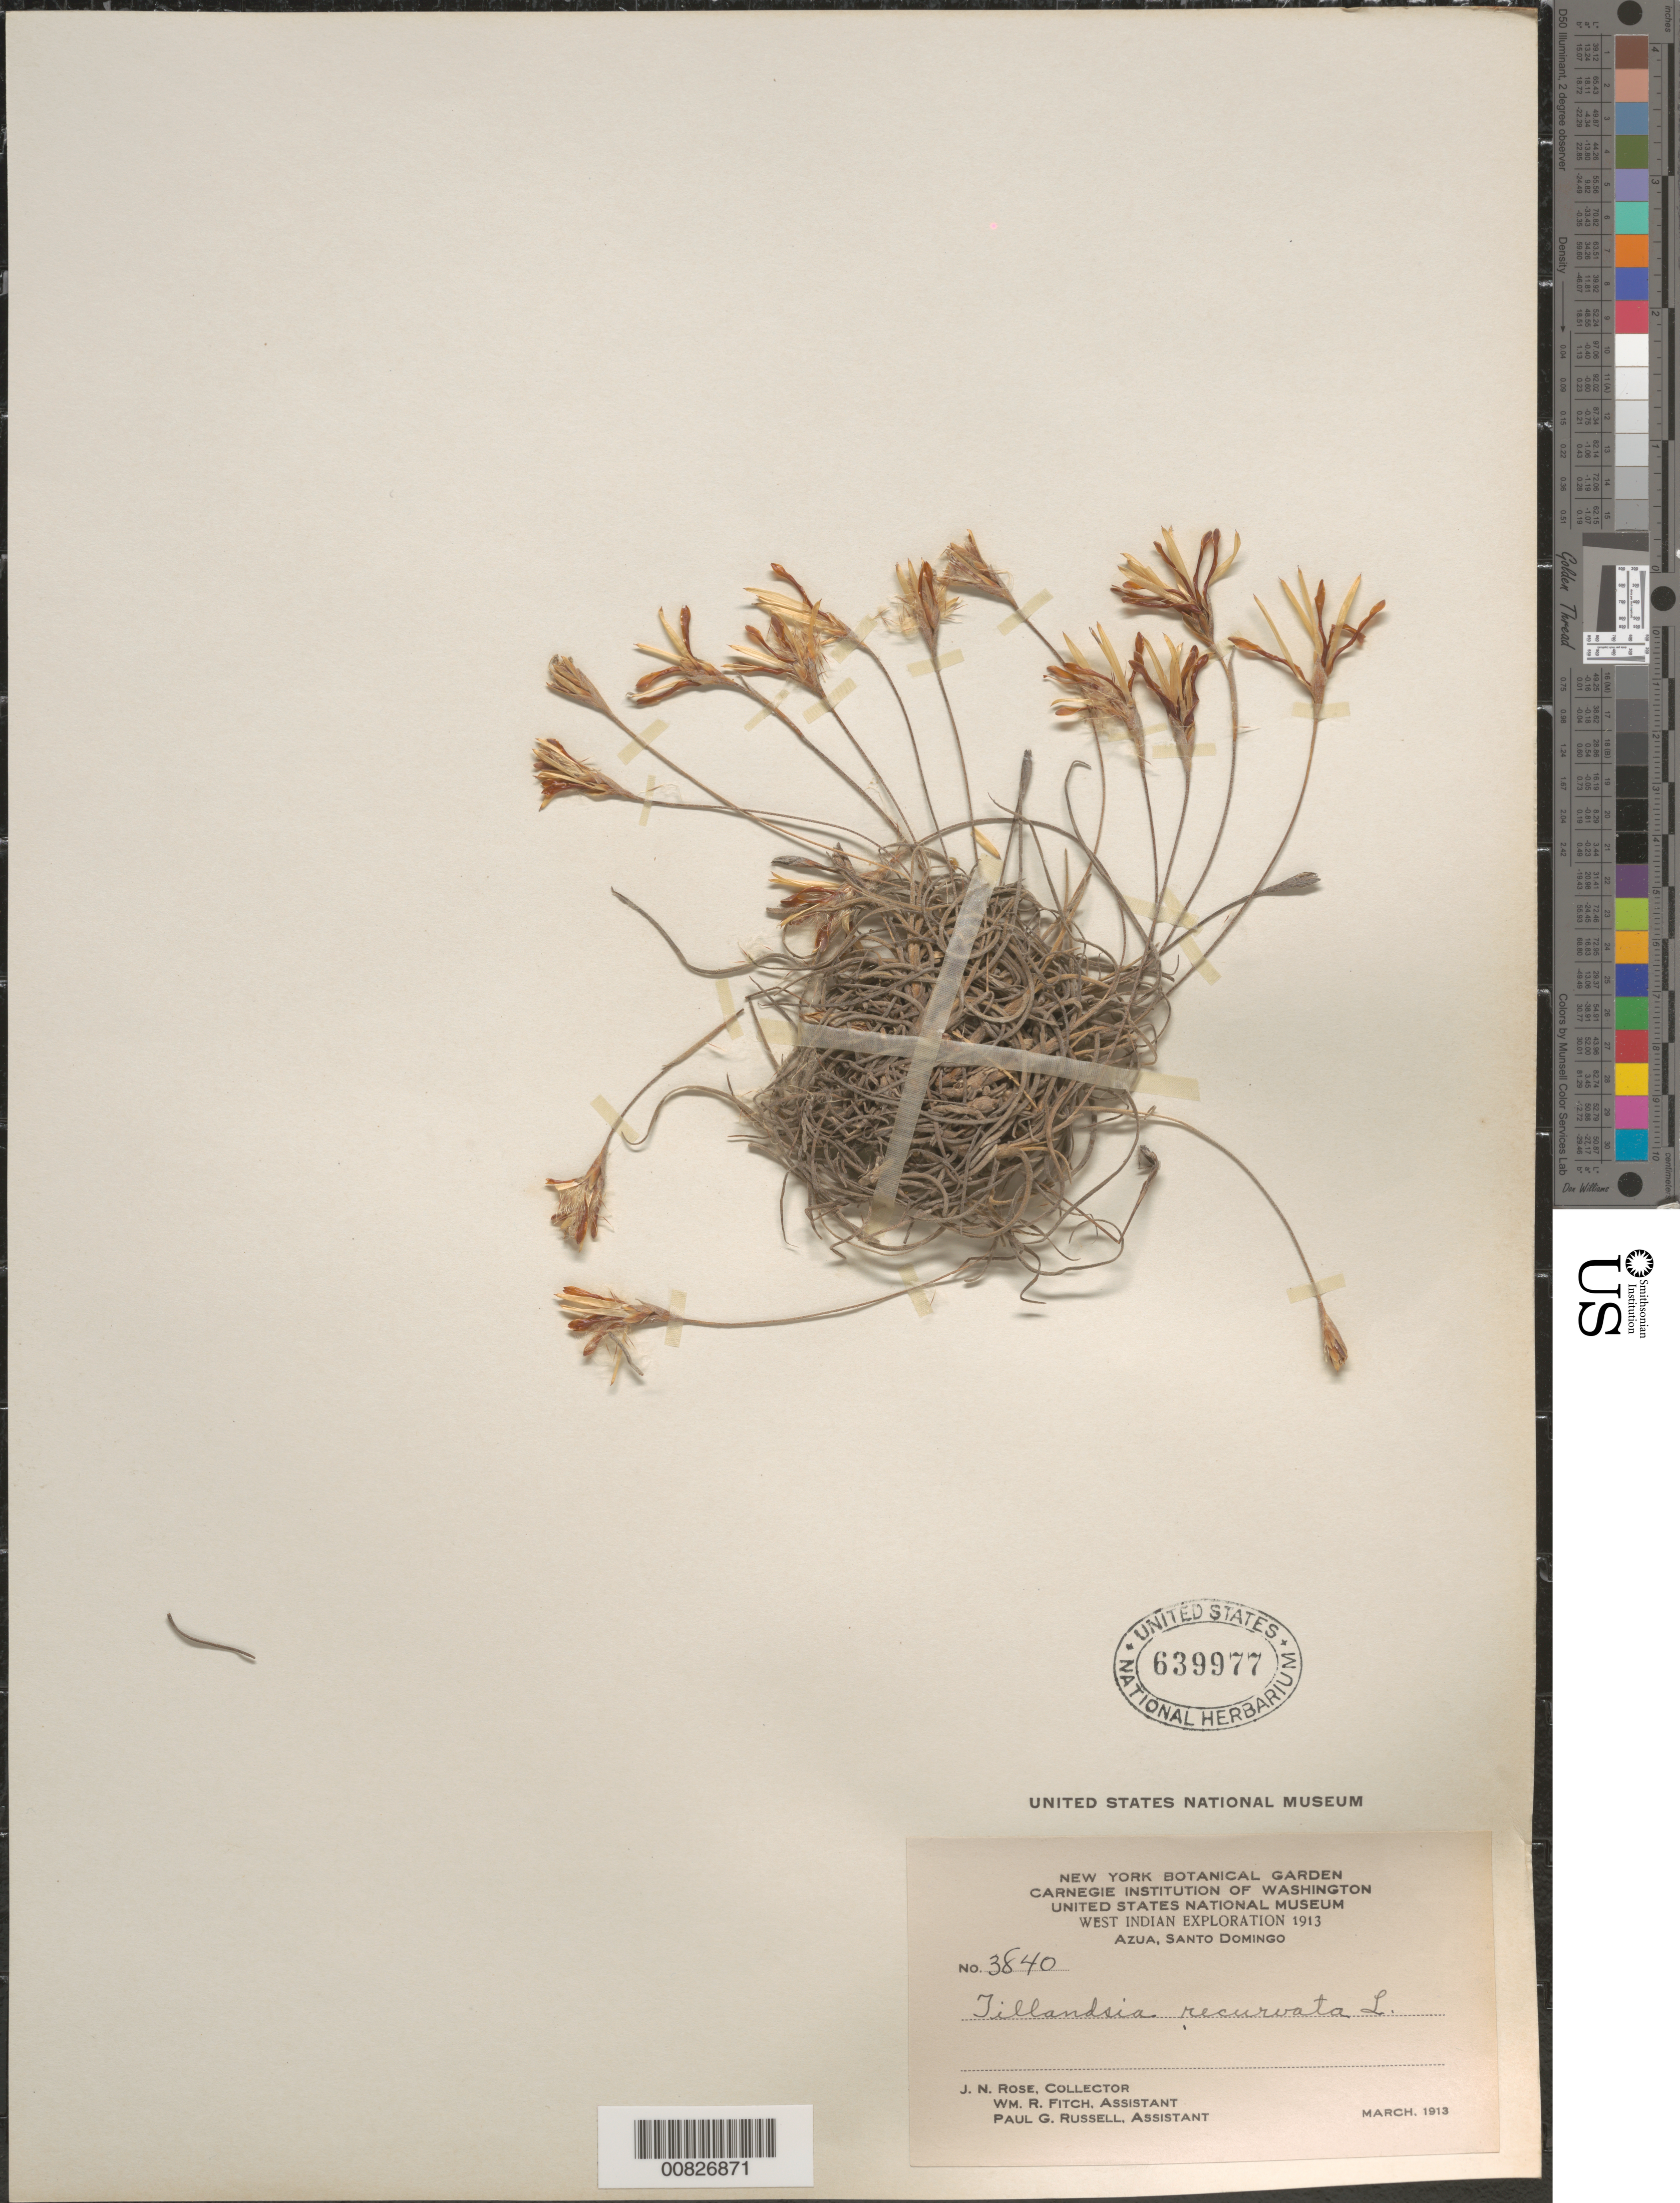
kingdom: Plantae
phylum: Tracheophyta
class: Liliopsida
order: Poales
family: Bromeliaceae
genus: Tillandsia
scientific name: Tillandsia recurvata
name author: L.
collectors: J. N. Rose, W. R. Fitch & P. G. Russell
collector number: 3840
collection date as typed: Mar 1913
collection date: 1913-03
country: Dominican Republic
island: Hispaniola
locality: Azua, Santo Domingo.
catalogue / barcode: US 639977